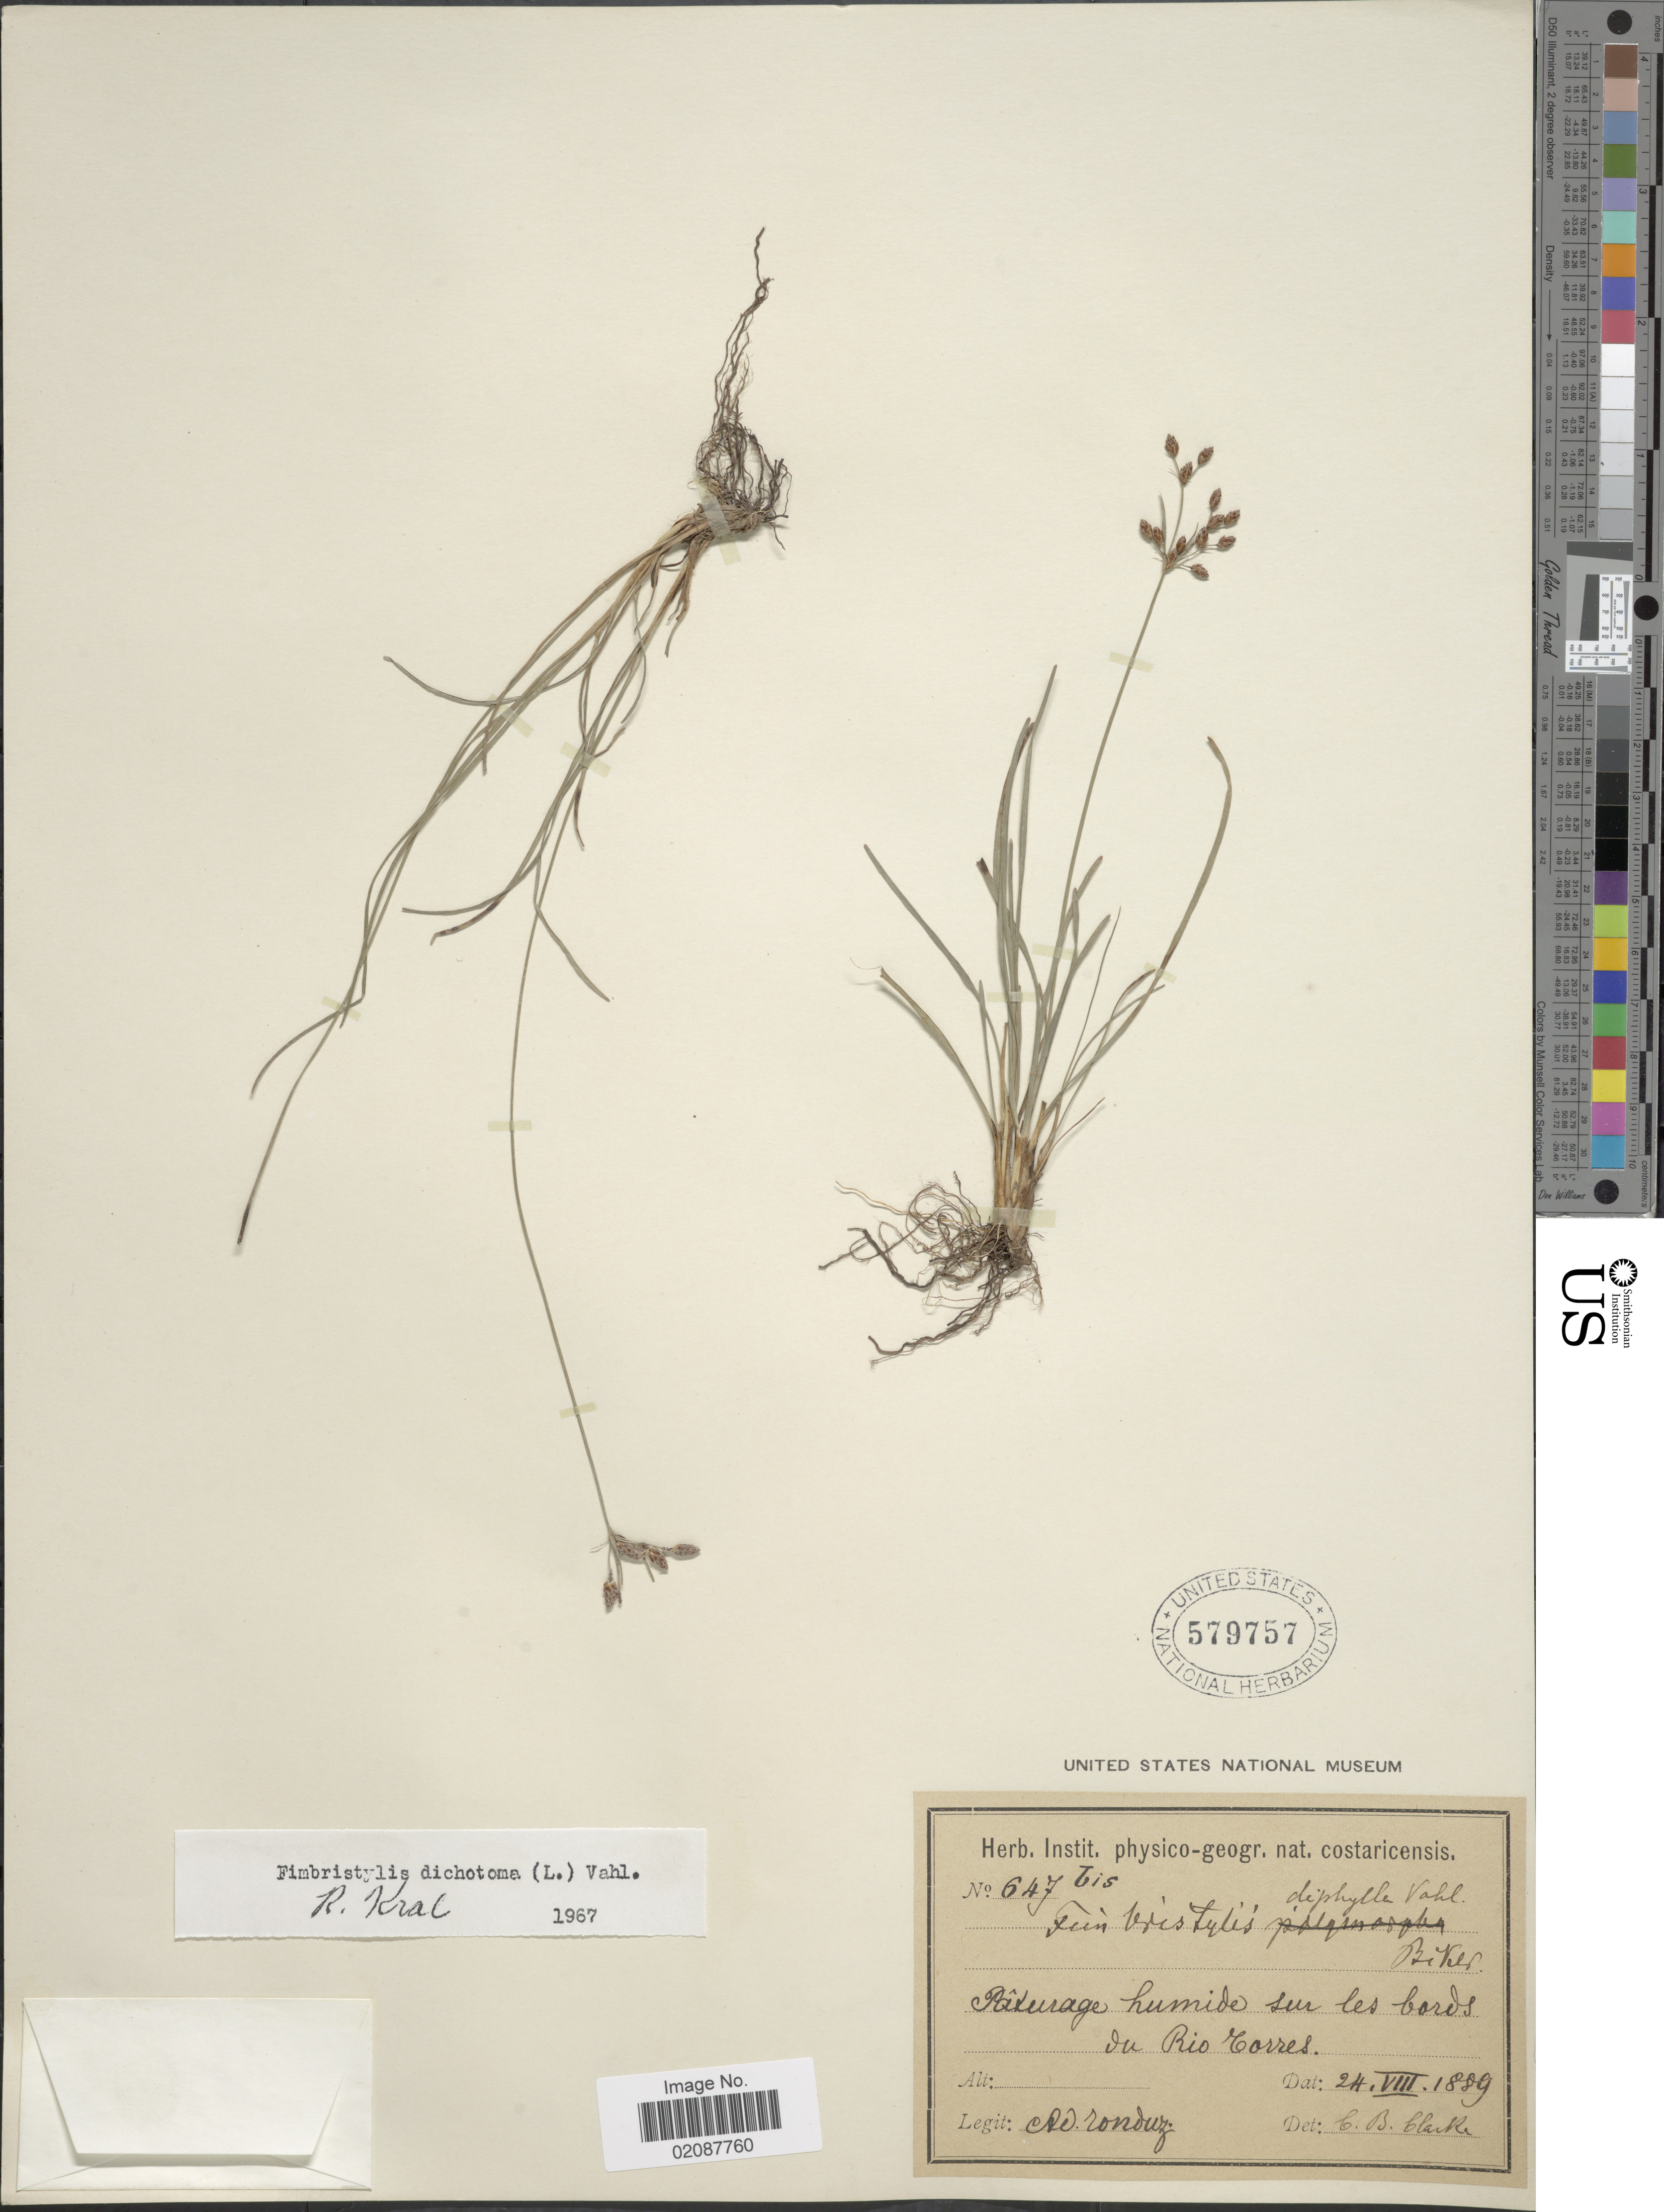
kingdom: Plantae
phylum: Tracheophyta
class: Liliopsida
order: Poales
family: Cyperaceae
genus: Fimbristylis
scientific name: Fimbristylis dichotoma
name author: (L.) Vahl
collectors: A. Tonduz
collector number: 647 bis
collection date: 1889-08-24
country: Costa Rica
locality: Paturage humide sur les bords du Rio Torres.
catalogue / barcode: US 579757